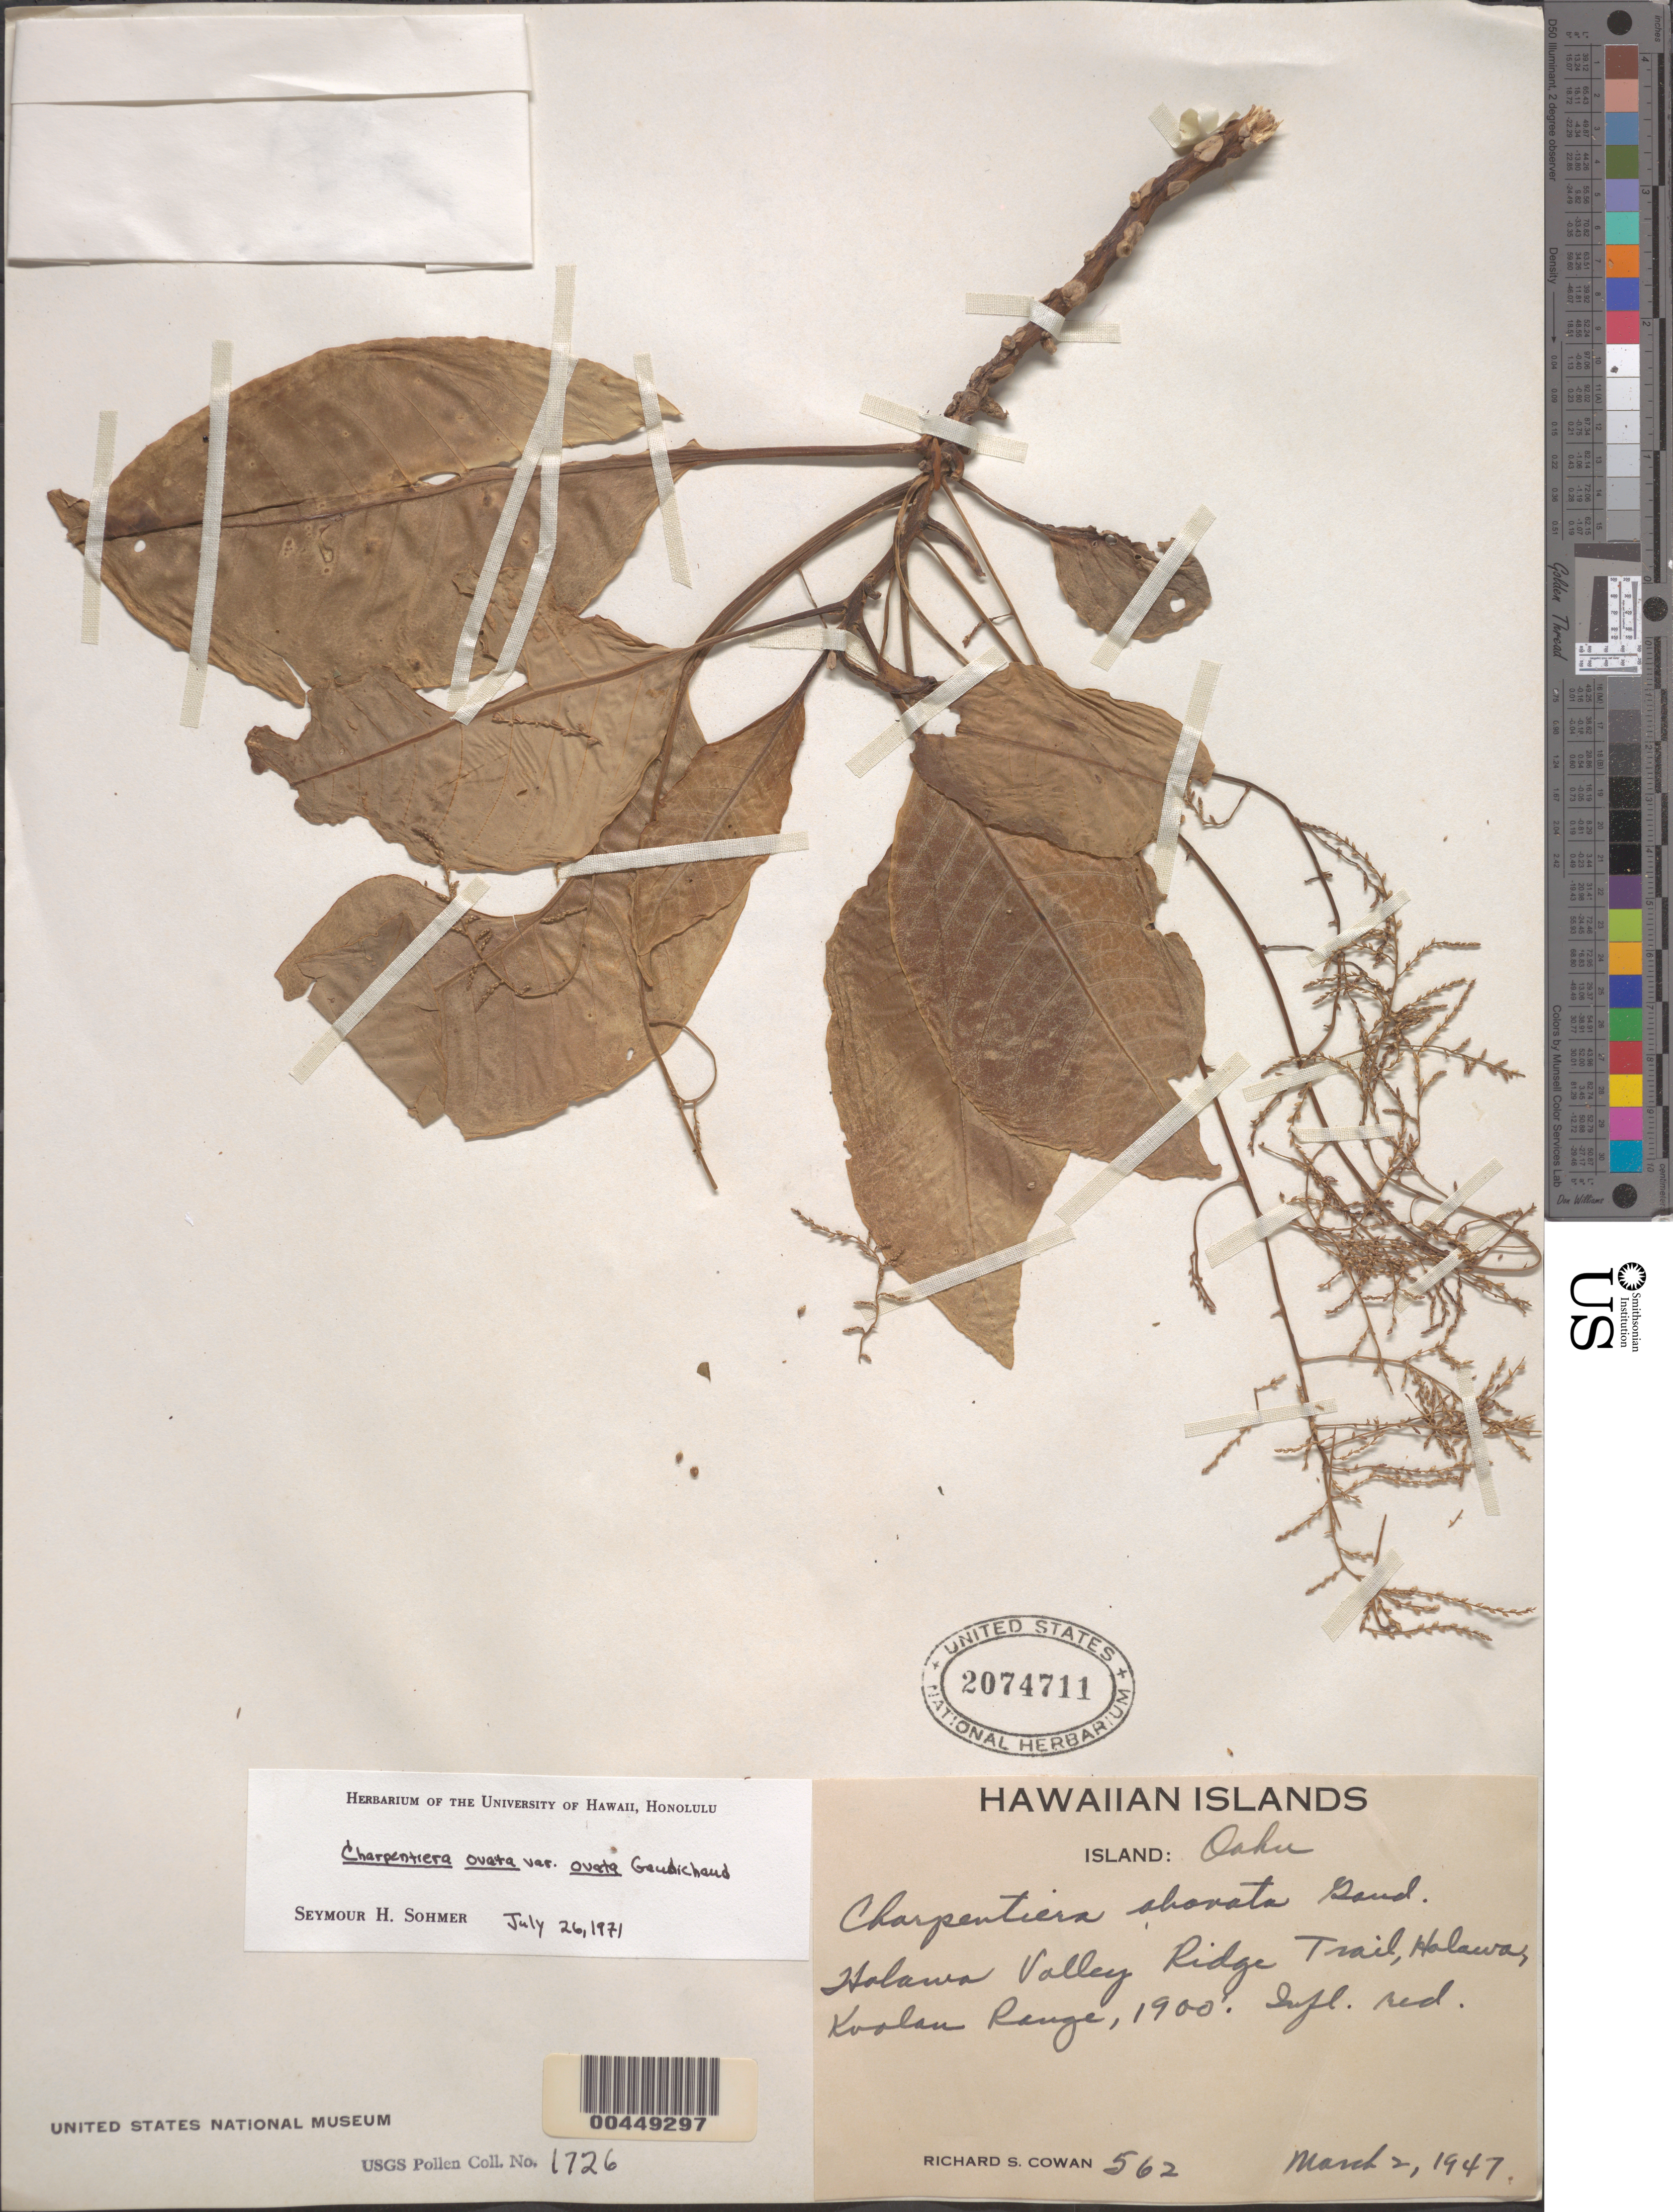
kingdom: Plantae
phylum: Tracheophyta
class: Magnoliopsida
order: Caryophyllales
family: Amaranthaceae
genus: Charpentiera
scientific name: Charpentiera ovata var. ovata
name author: Gaudich.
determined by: Sohmer, S. H.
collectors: R. S. Cowan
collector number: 562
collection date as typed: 2 Mar 1947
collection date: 1947-03-02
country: United States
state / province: Hawaii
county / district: Honolulu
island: Oahu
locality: Holawa Valley Ridge Trail, Holawa, Koolau Range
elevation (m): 579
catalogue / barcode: US 2074711